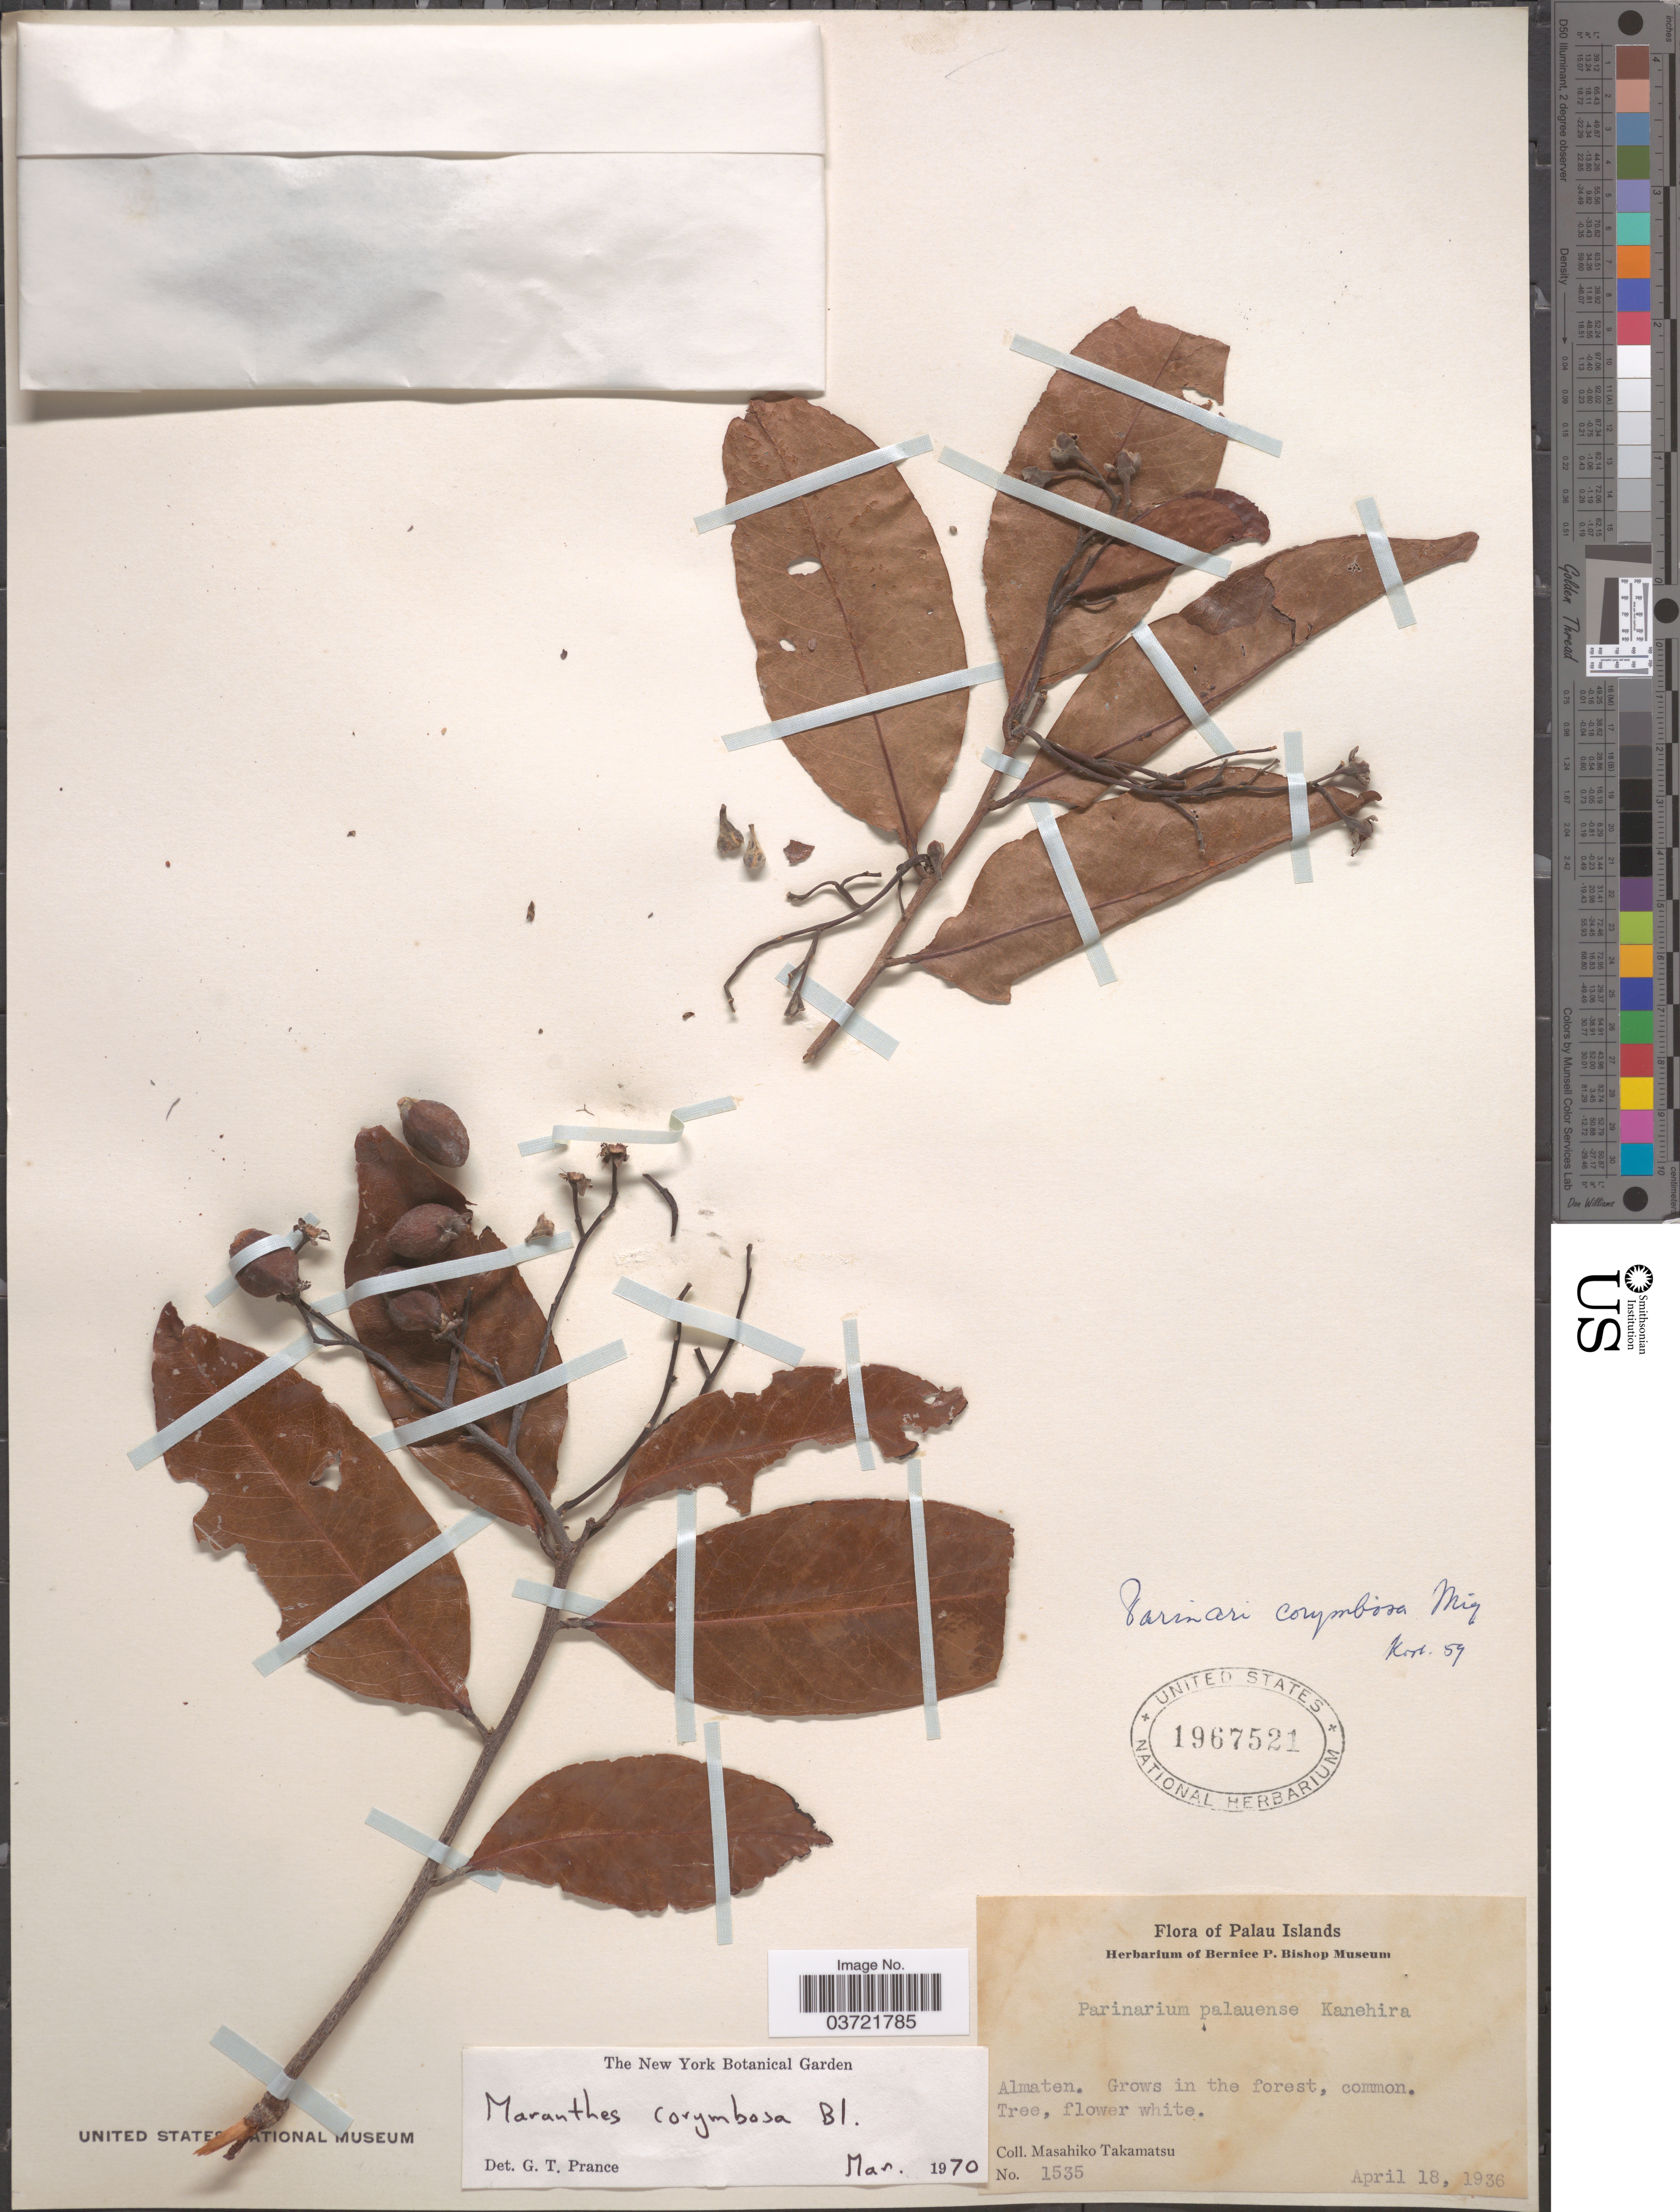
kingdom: Plantae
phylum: Tracheophyta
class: Magnoliopsida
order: Malpighiales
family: Chrysobalanaceae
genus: Maranthes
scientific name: Maranthes corymbosa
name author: Blume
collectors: M. Takamatsu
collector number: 1535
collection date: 1936-04-18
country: Palau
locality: Palau Islands. Almaten.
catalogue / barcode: US 1967521